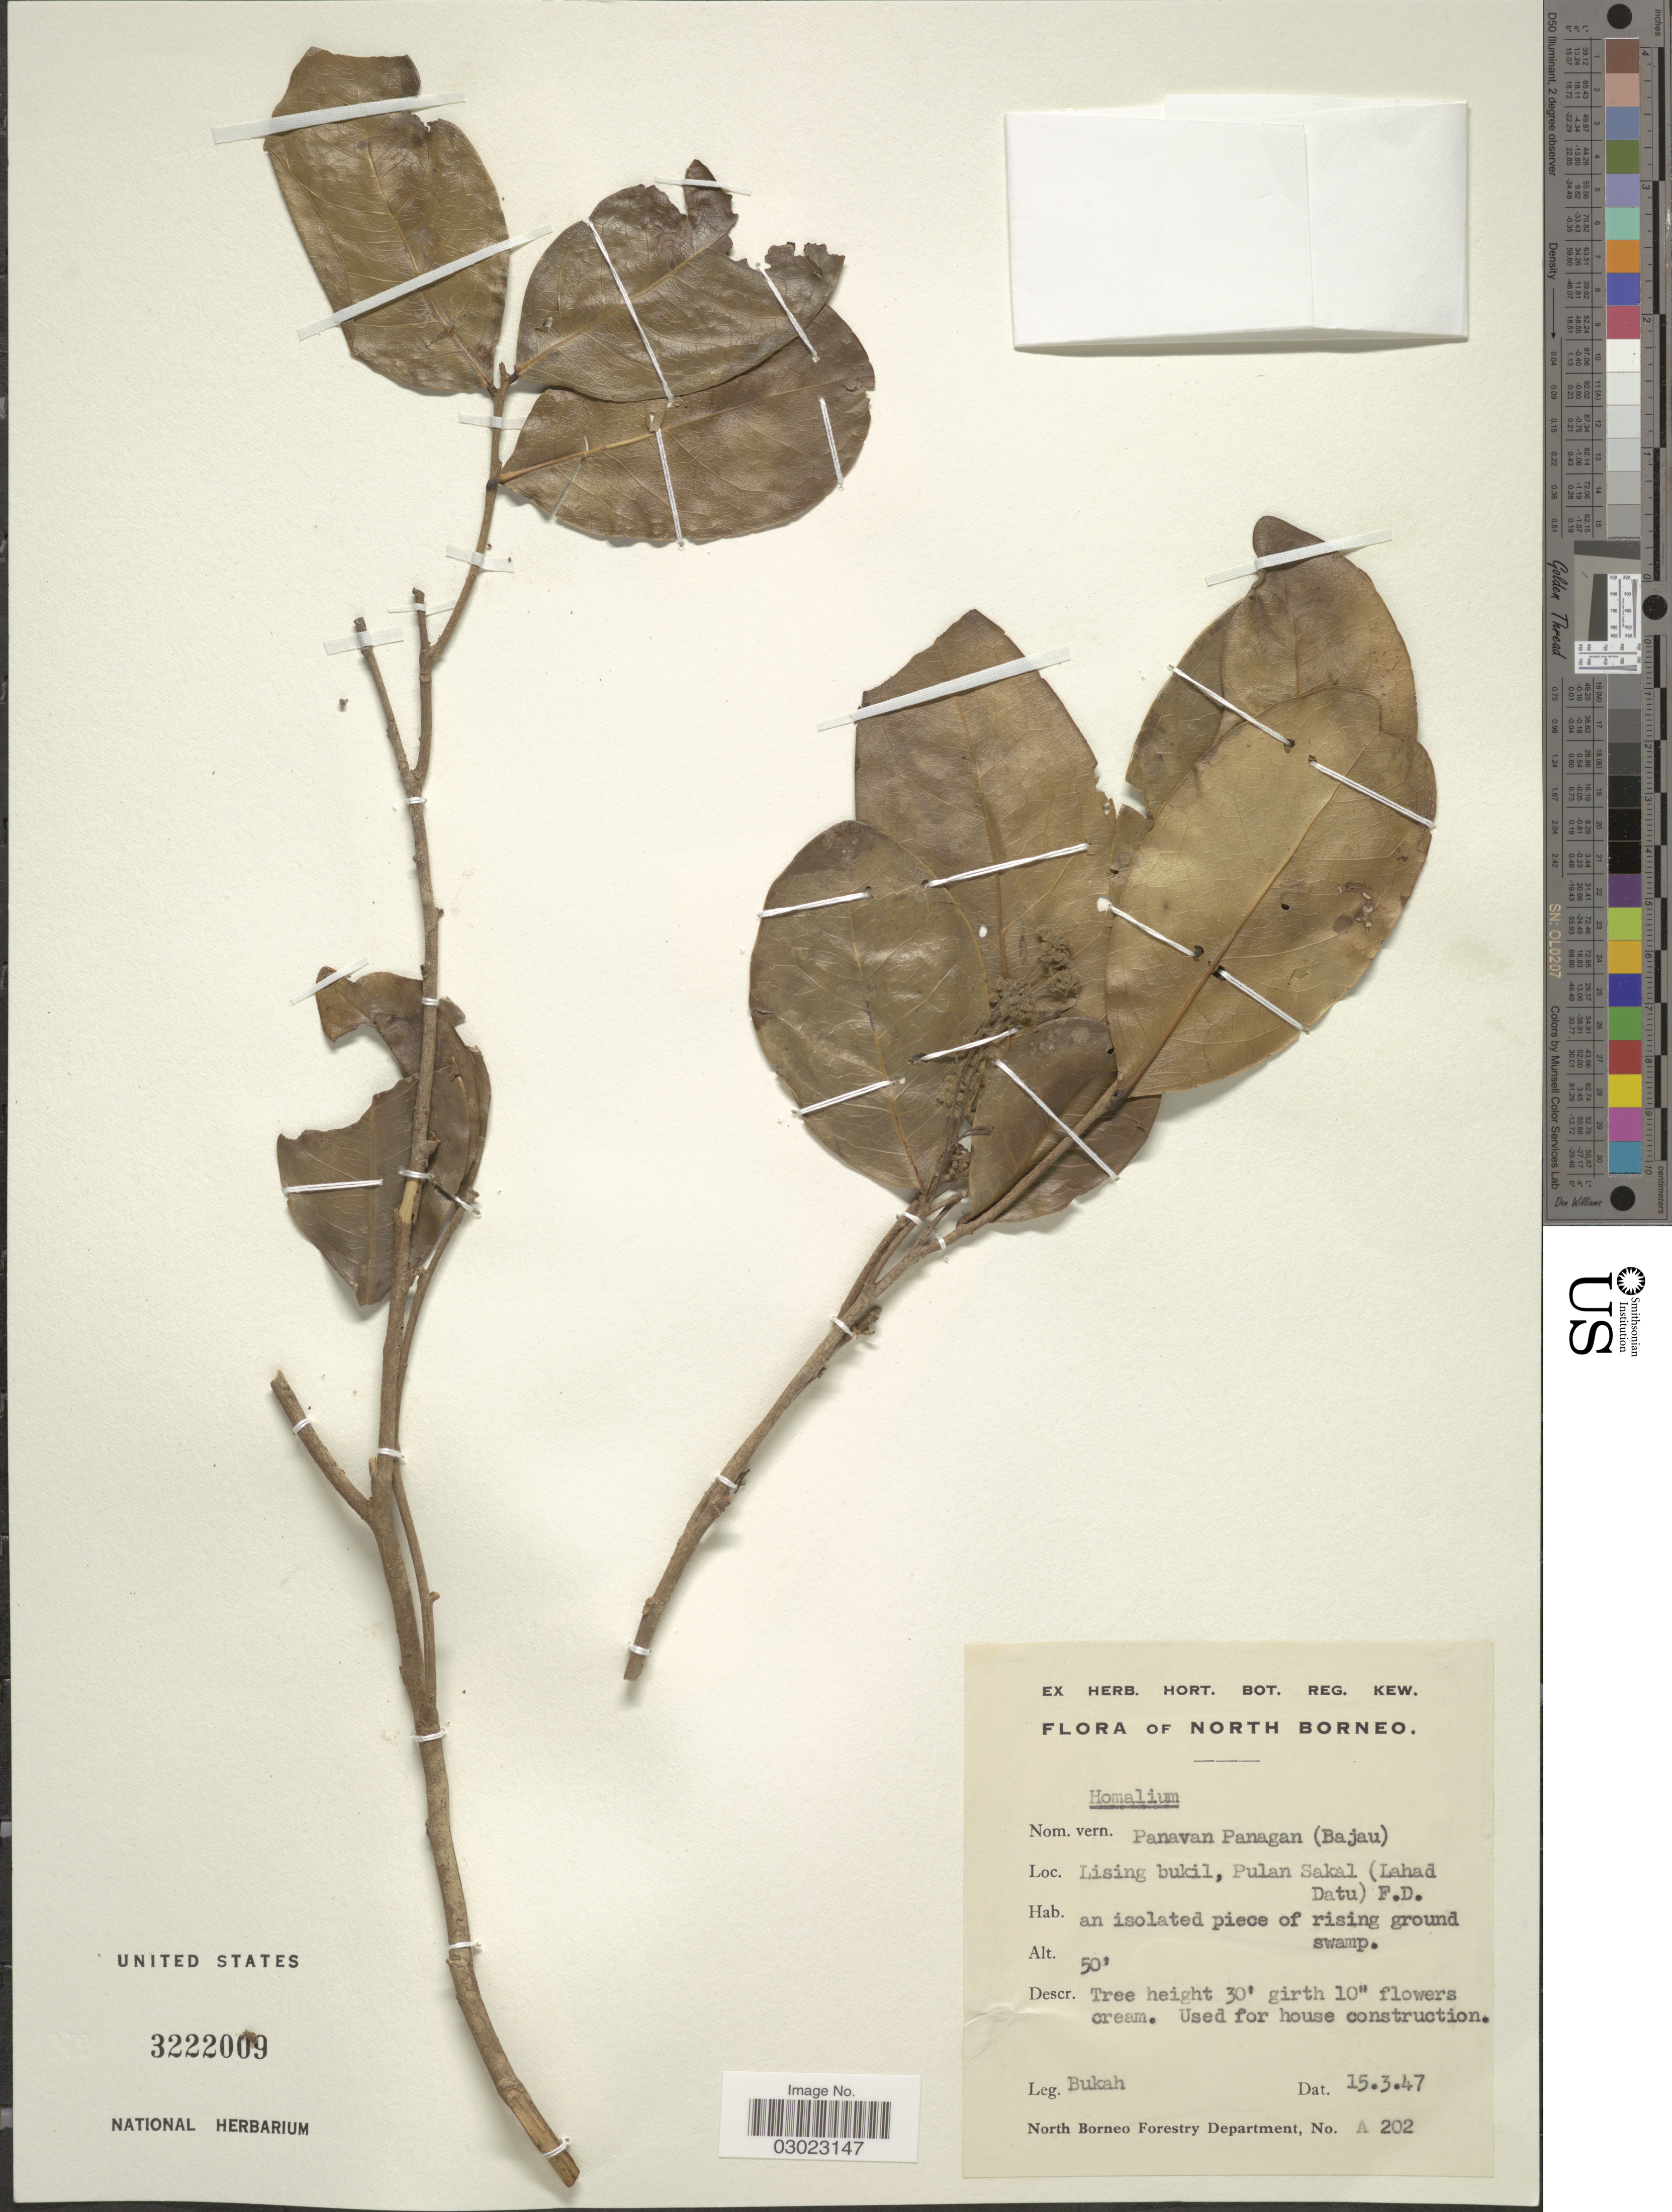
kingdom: Plantae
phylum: Tracheophyta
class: Magnoliopsida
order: Malpighiales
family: Salicaceae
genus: Homalium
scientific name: Homalium sp.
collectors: -. Bukah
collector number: A202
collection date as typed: Transcribed d/m/y: 15/3/47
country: Malaysia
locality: North Borneo. Lising bukil, Pulan Sakal (Lahad Datu) F.D.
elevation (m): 15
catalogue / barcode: US 3222009